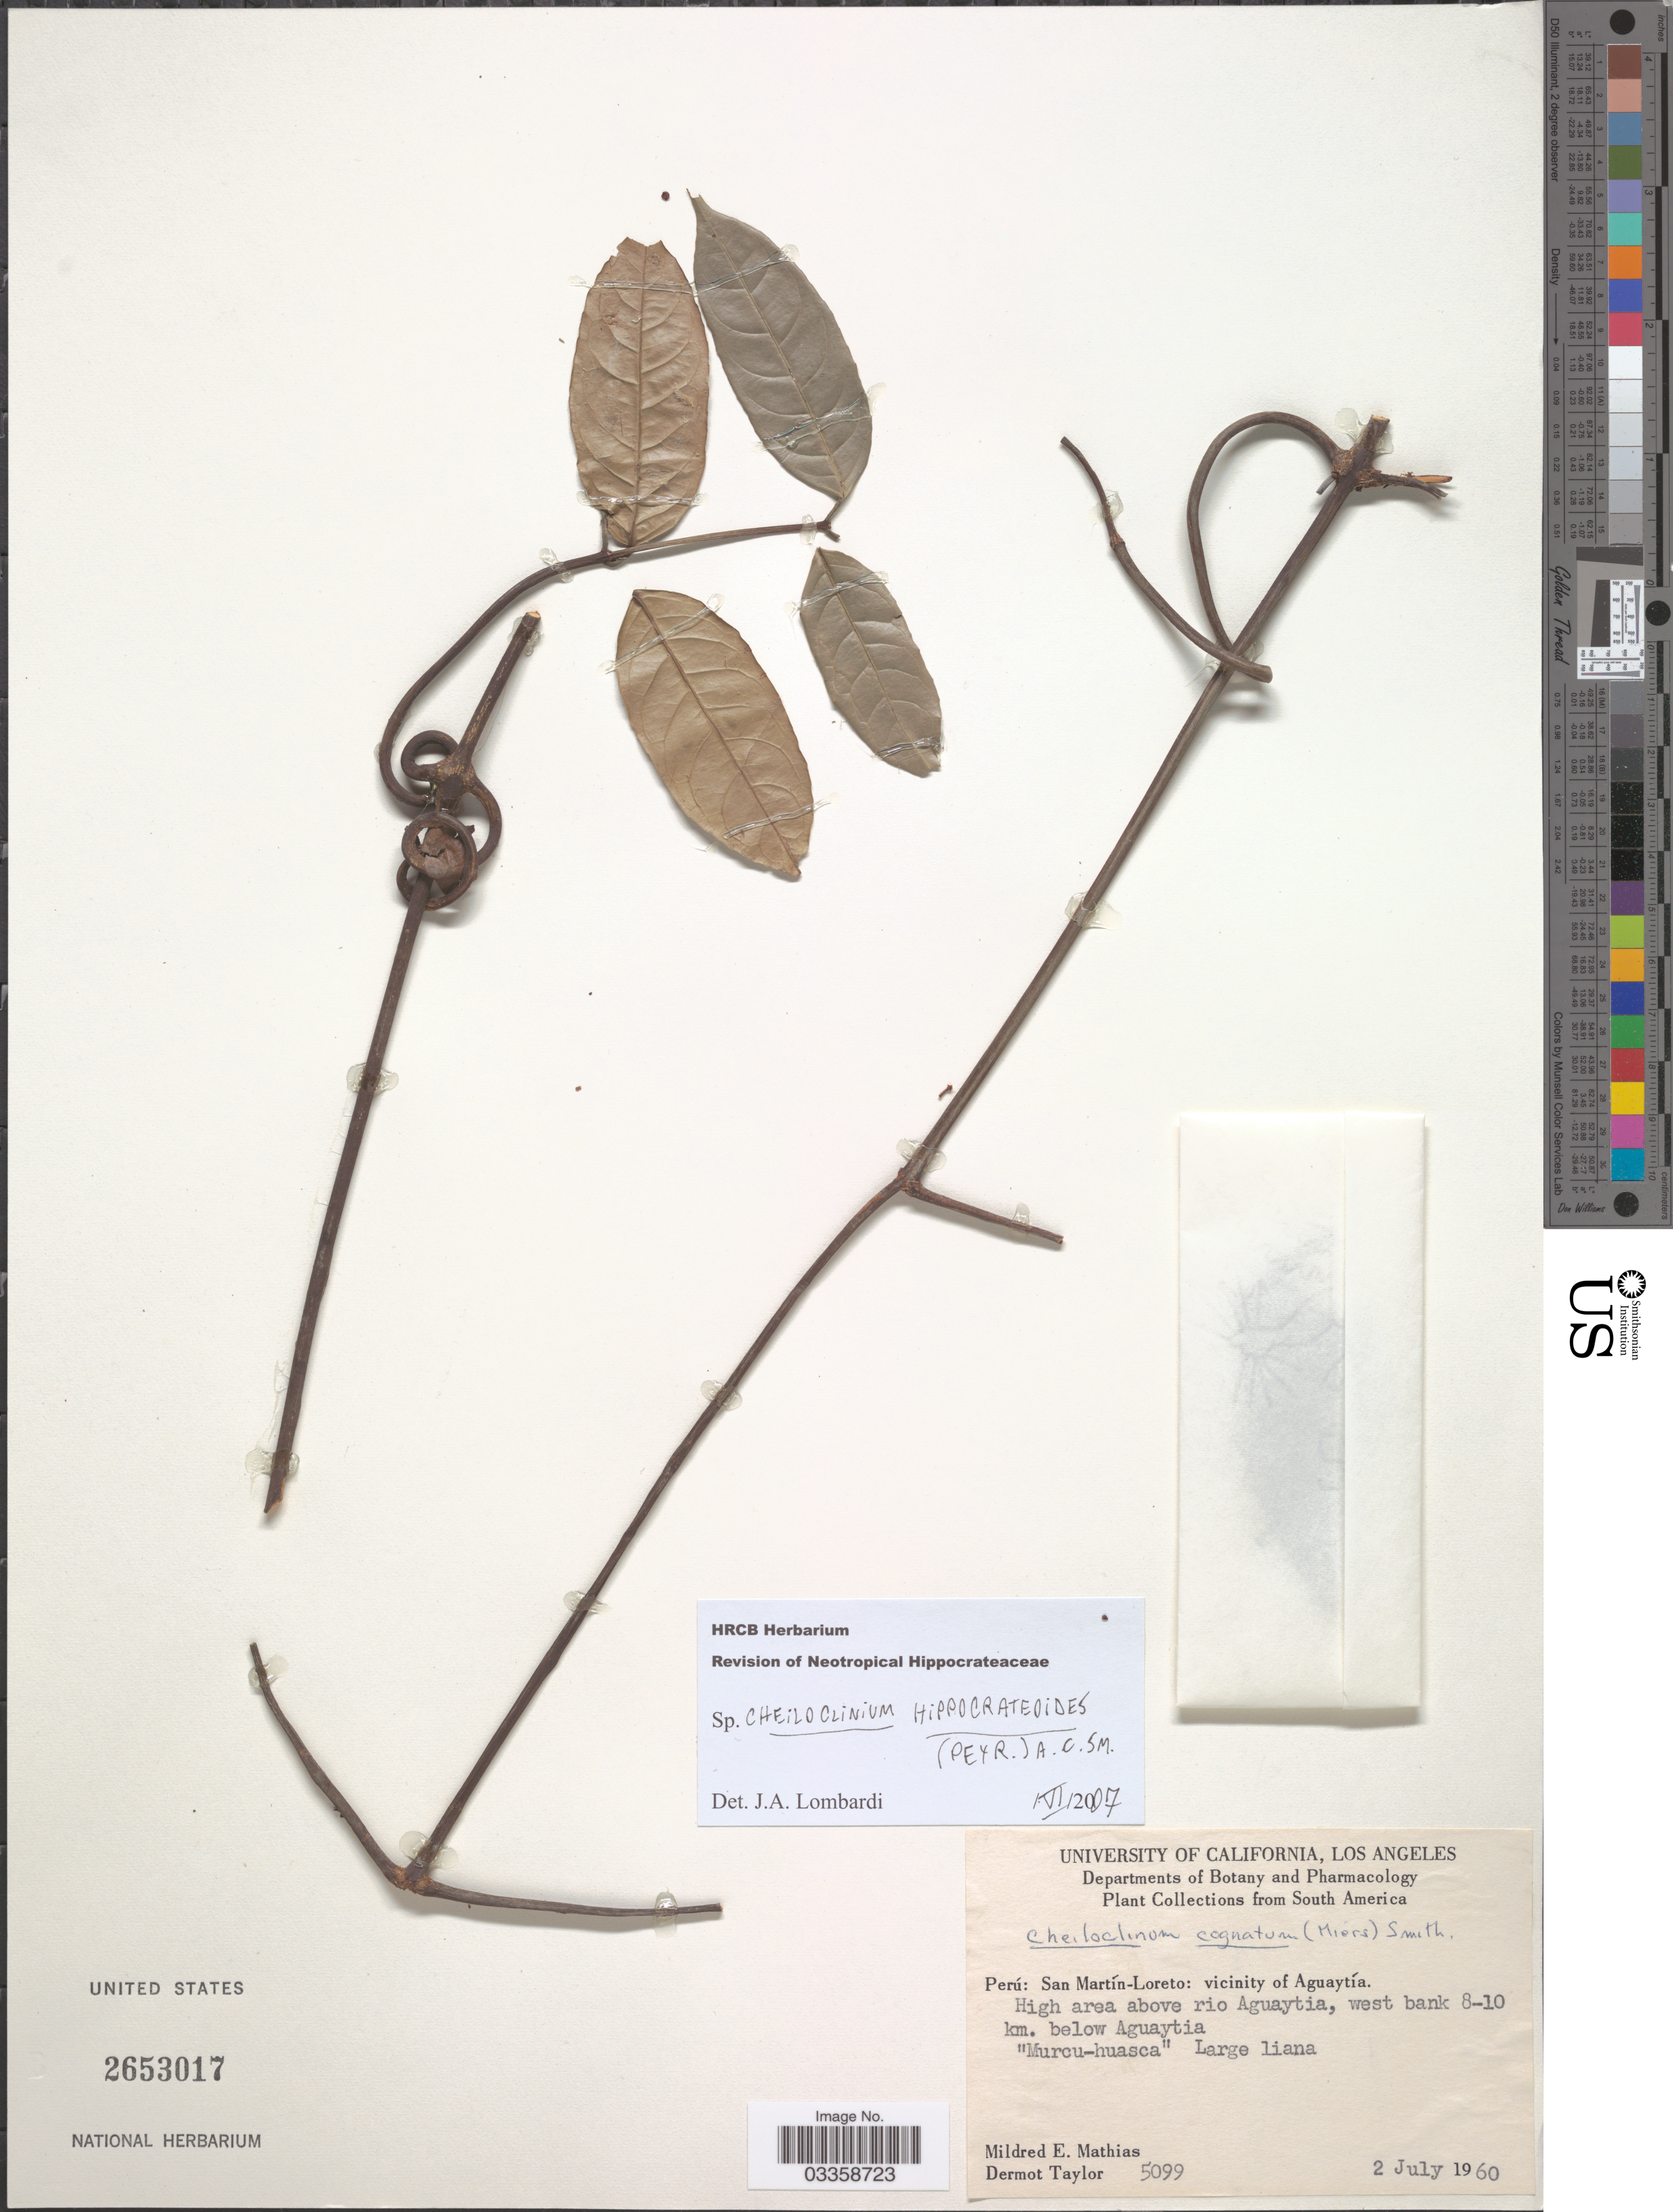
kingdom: Plantae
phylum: Tracheophyta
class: Magnoliopsida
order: Celastrales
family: Celastraceae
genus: Cheiloclinium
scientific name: Cheiloclinium hippocrateoides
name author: (Peyr.) A.C. Sm.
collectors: M. E. Mathias & D. Taylor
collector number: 5099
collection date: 1960-07-02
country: Peru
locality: San Martín-Loreto: vicinity of Aguaytía. High area above rio Aguaytia, west bank 8-10 km. below Aguaytia.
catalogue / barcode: US 2653017